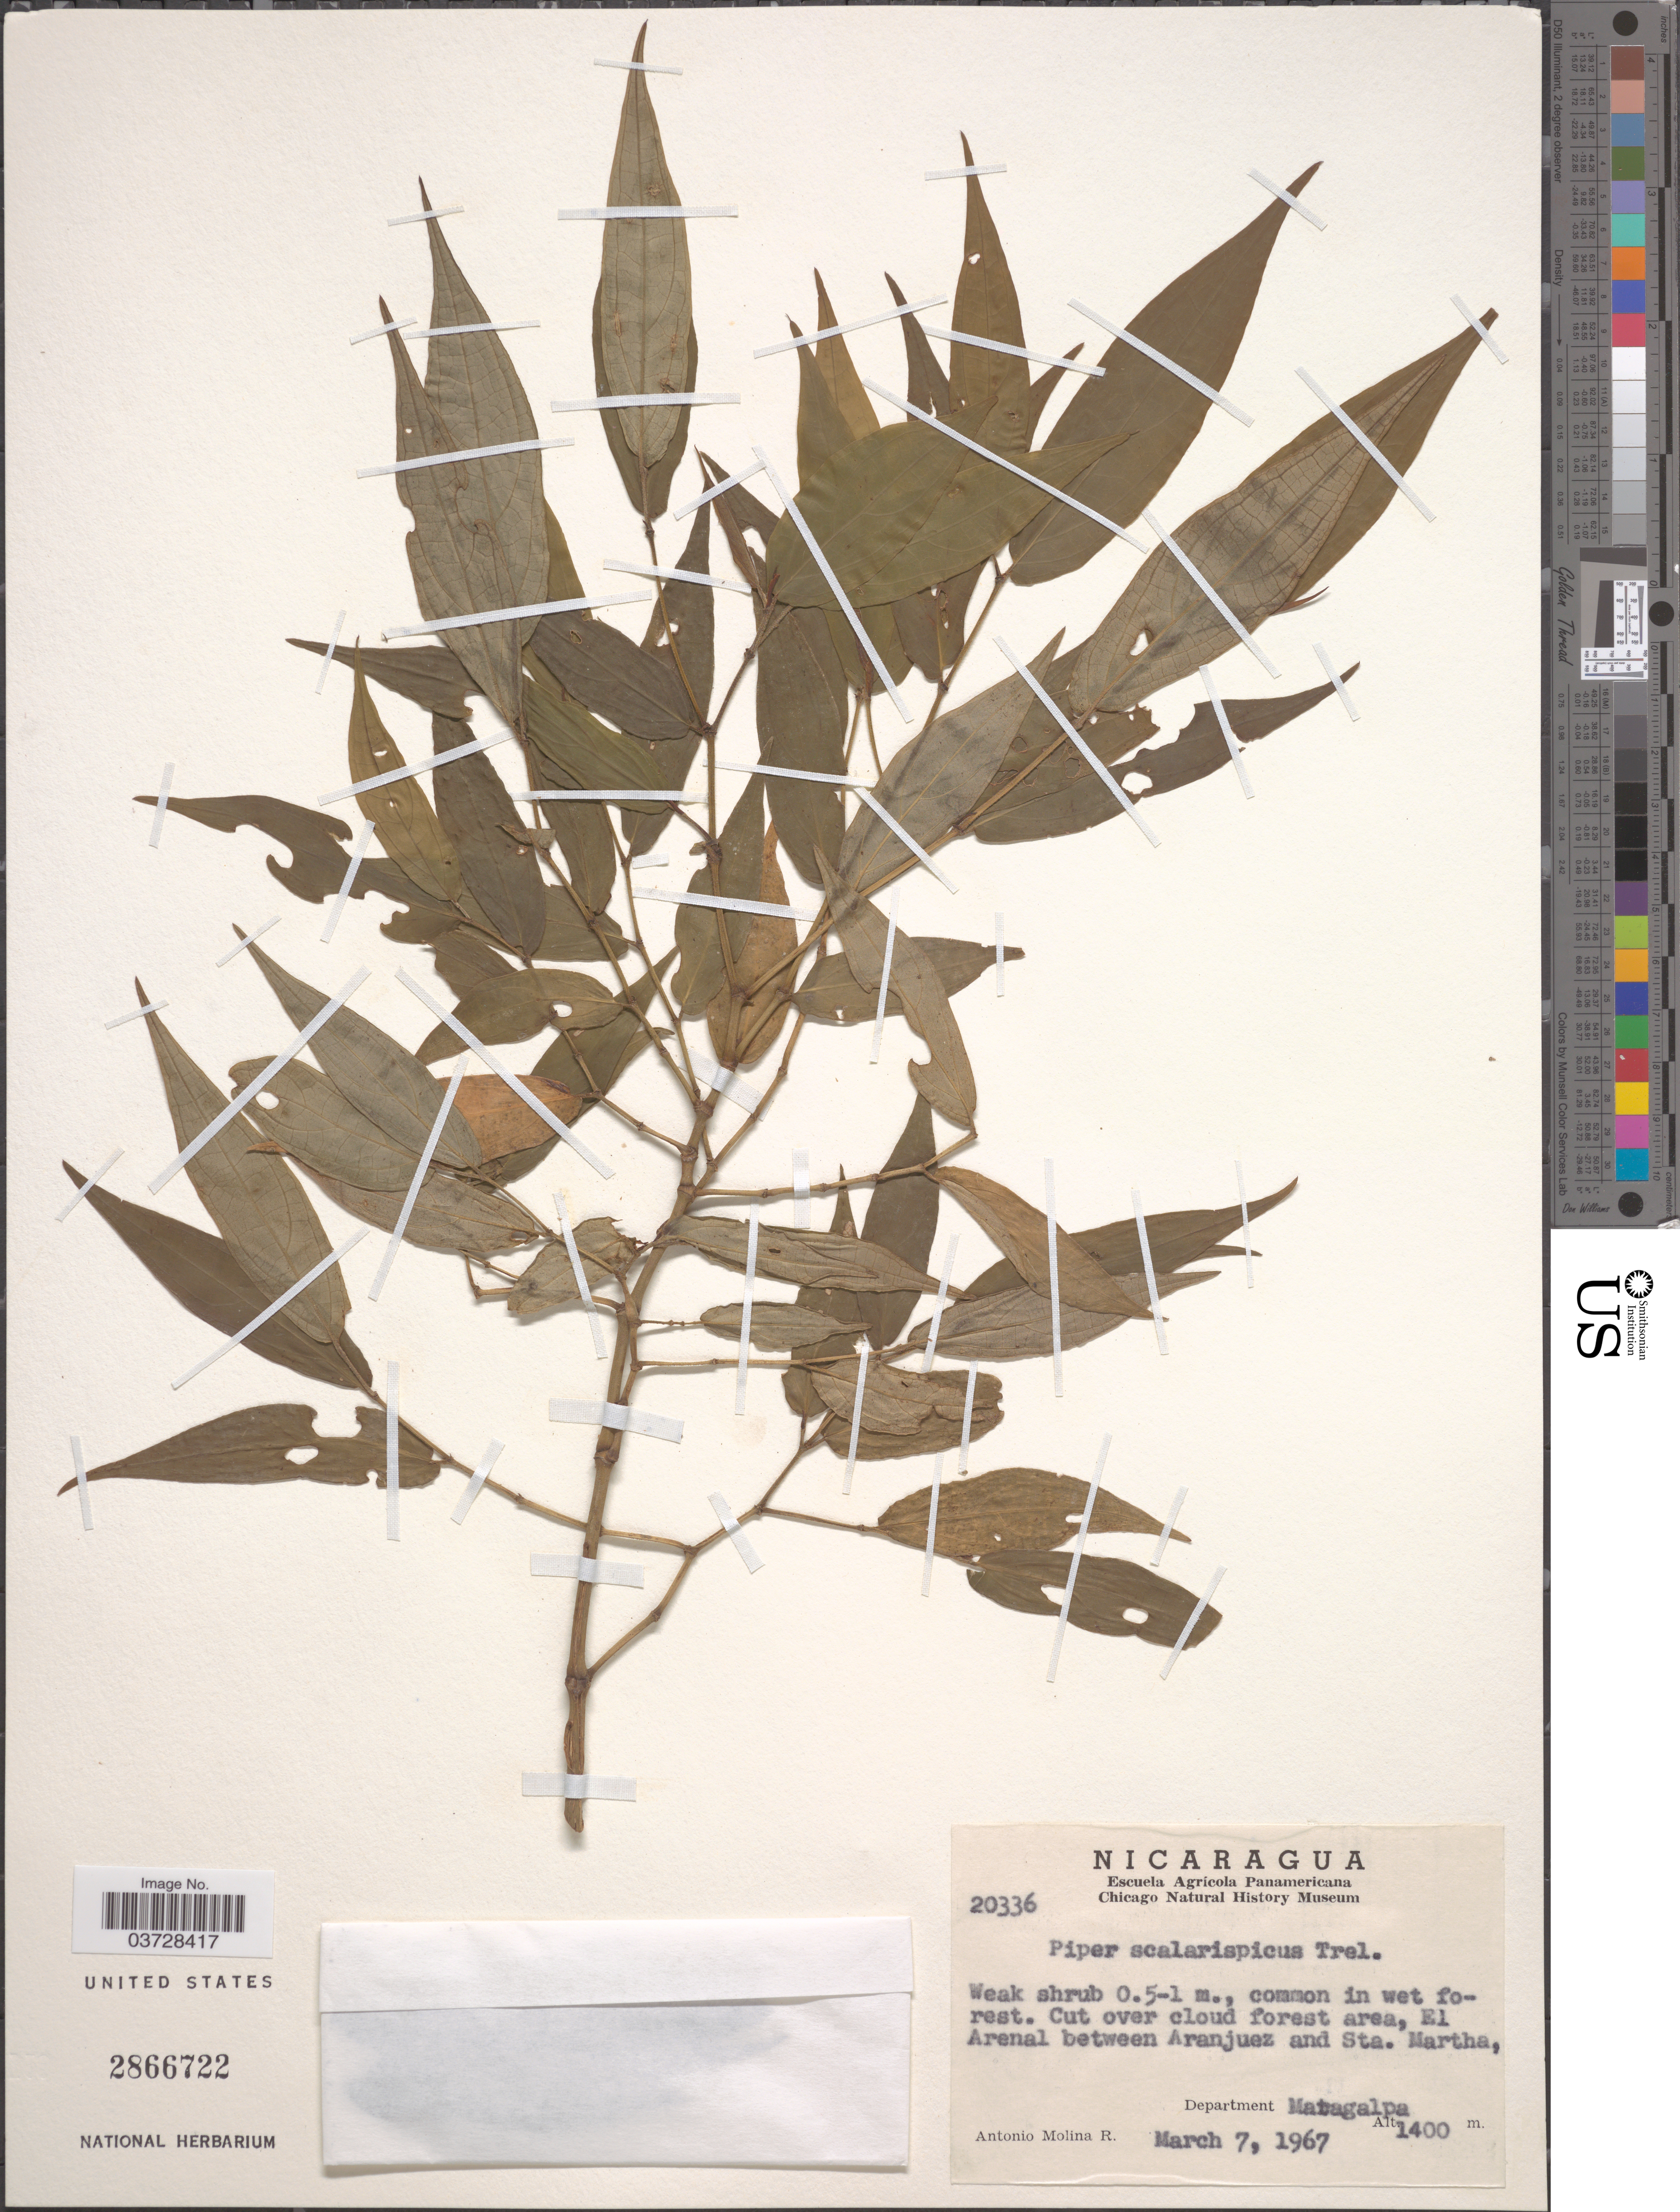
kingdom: Plantae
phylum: Tracheophyta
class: Magnoliopsida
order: Piperales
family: Piperaceae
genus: Piper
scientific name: Piper scalarispicum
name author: Trel.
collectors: A. Molina R.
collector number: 20336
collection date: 1967-03-07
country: Nicaragua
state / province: Matagalpa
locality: El Arenal between Aranjuez and Sta. Martha Department Matagalpa.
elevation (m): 1400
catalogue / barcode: US 2866722